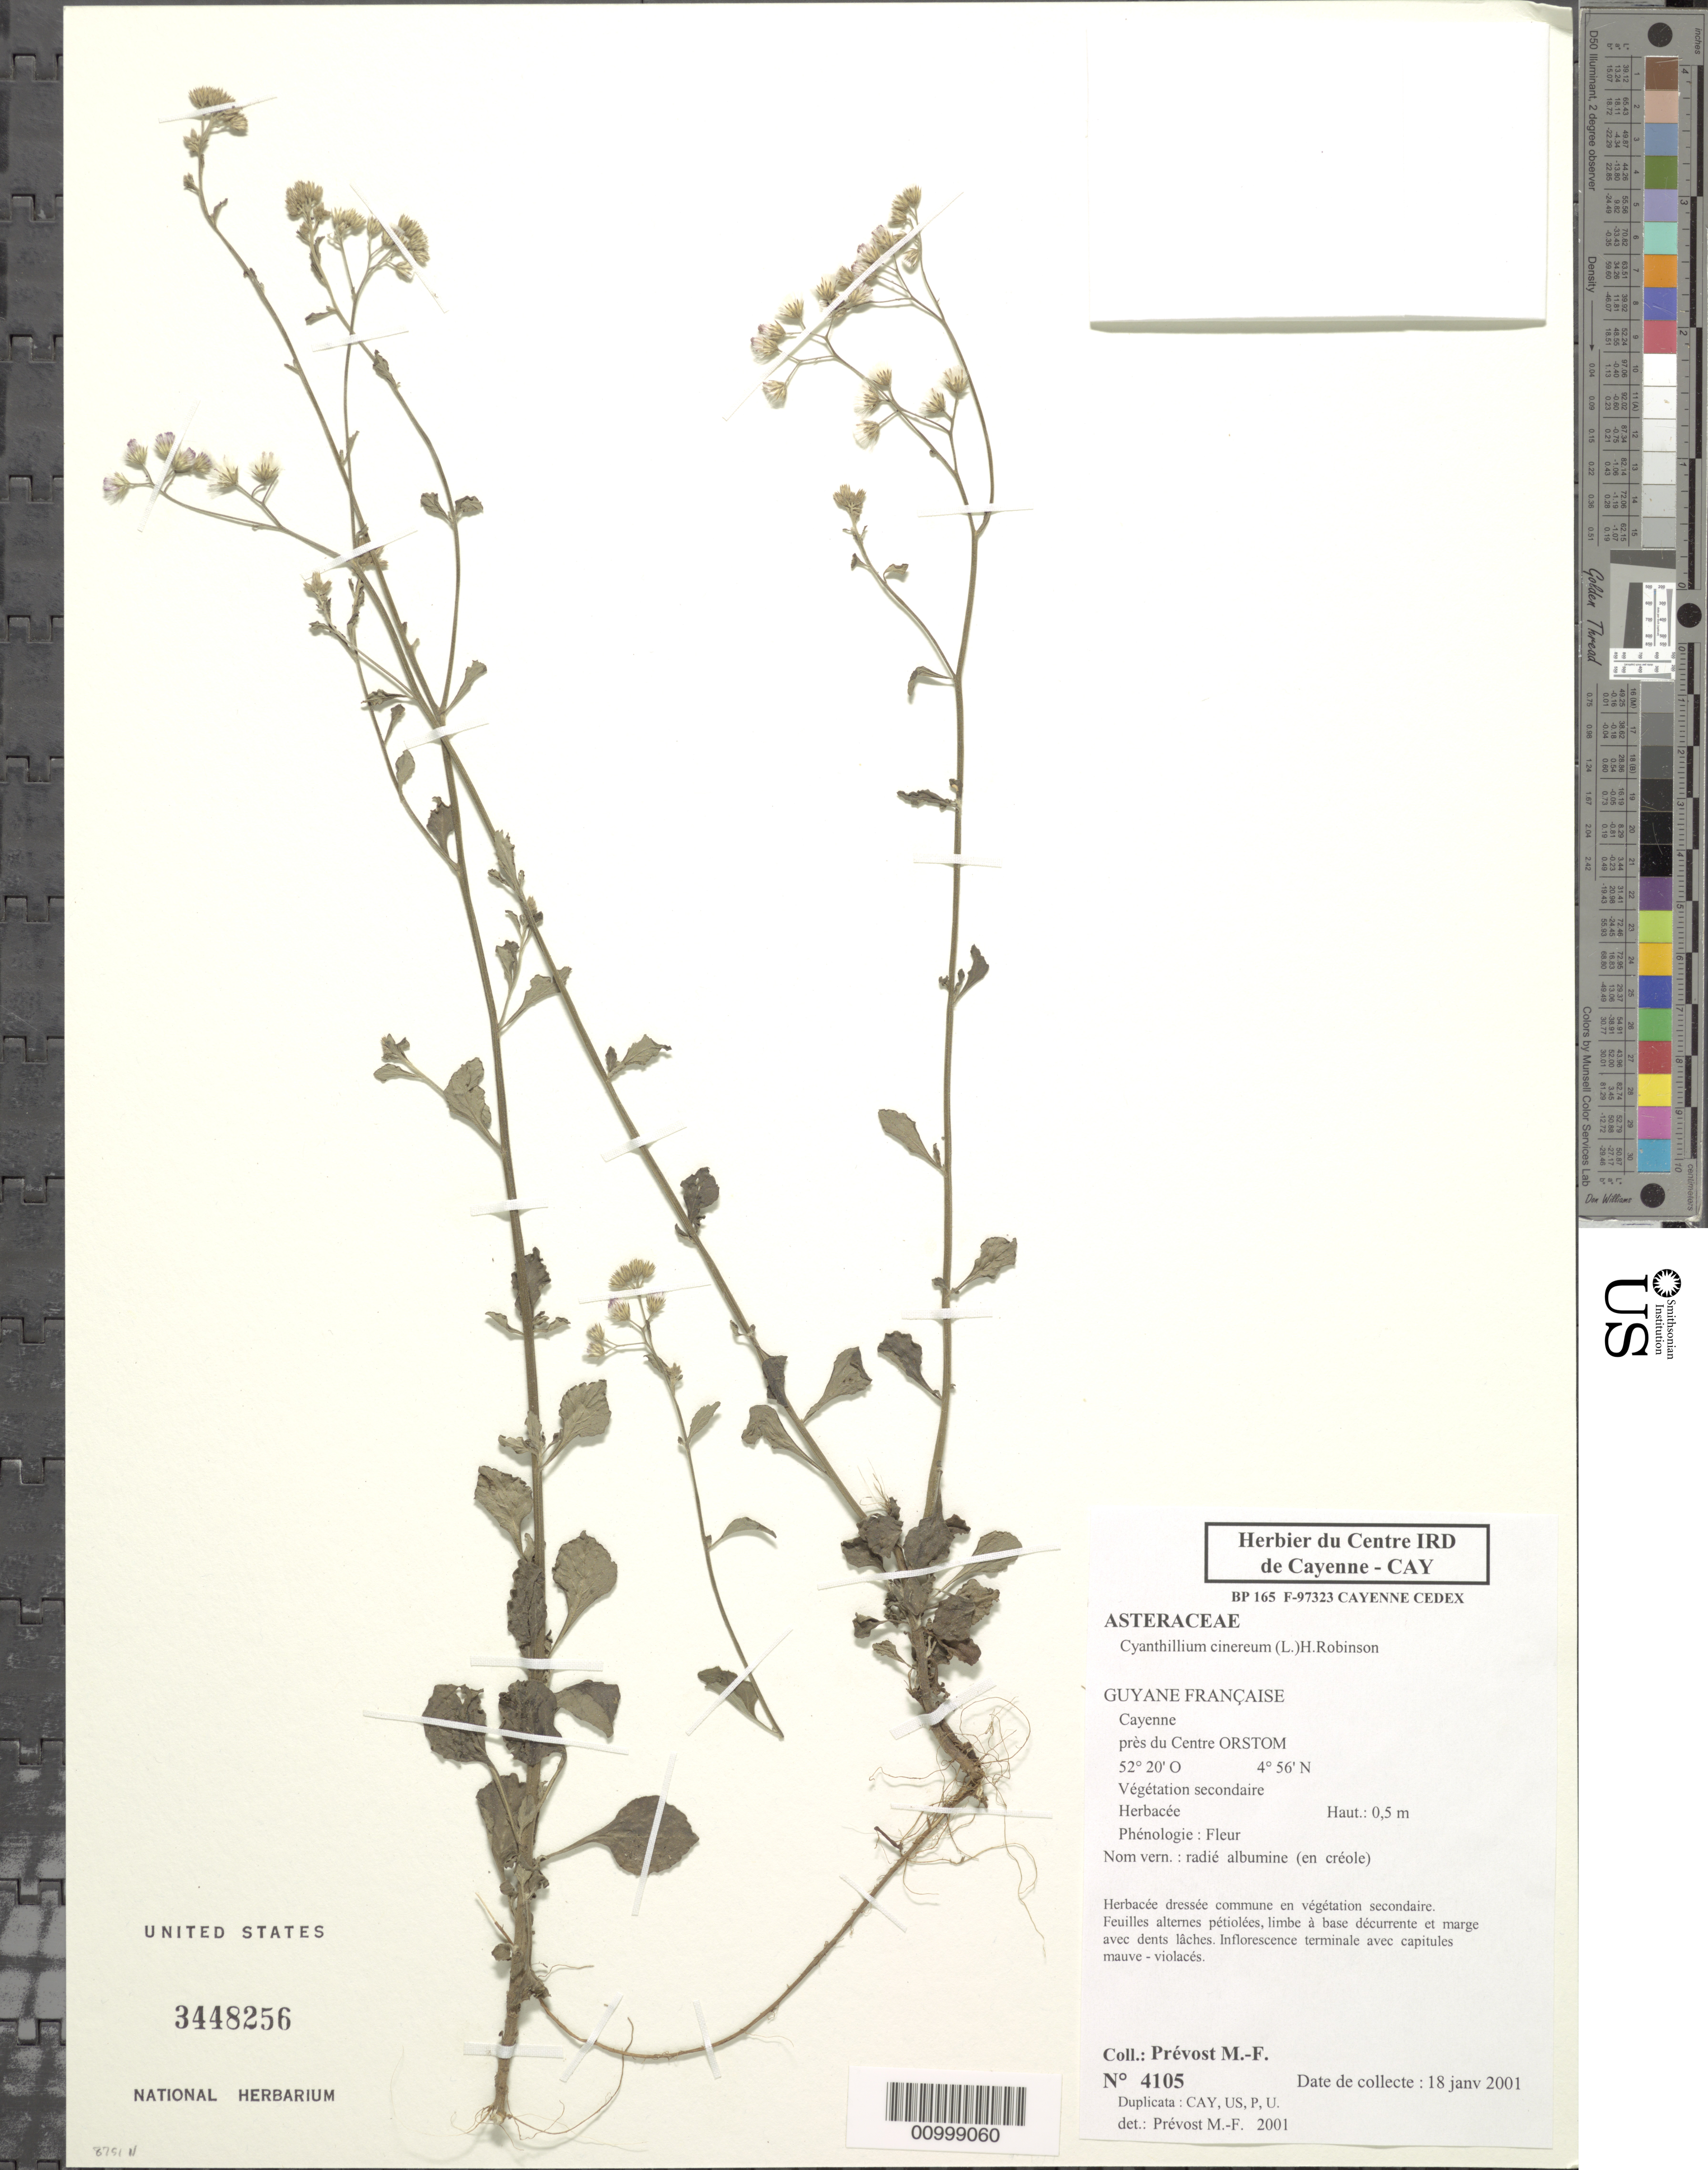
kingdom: Plantae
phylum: Tracheophyta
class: Magnoliopsida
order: Asterales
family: Asteraceae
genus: Cyanthillium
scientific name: Cyanthillium cinereum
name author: (L.) H. Rob.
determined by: Prévost, M.-F.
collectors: M.-F. Prévost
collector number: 4105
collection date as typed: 18-Jan-01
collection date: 2001-01-18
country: French Guiana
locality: Cayenne, pres du Centre ORSTOM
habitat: Vegetation secondaire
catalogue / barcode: US 3448256